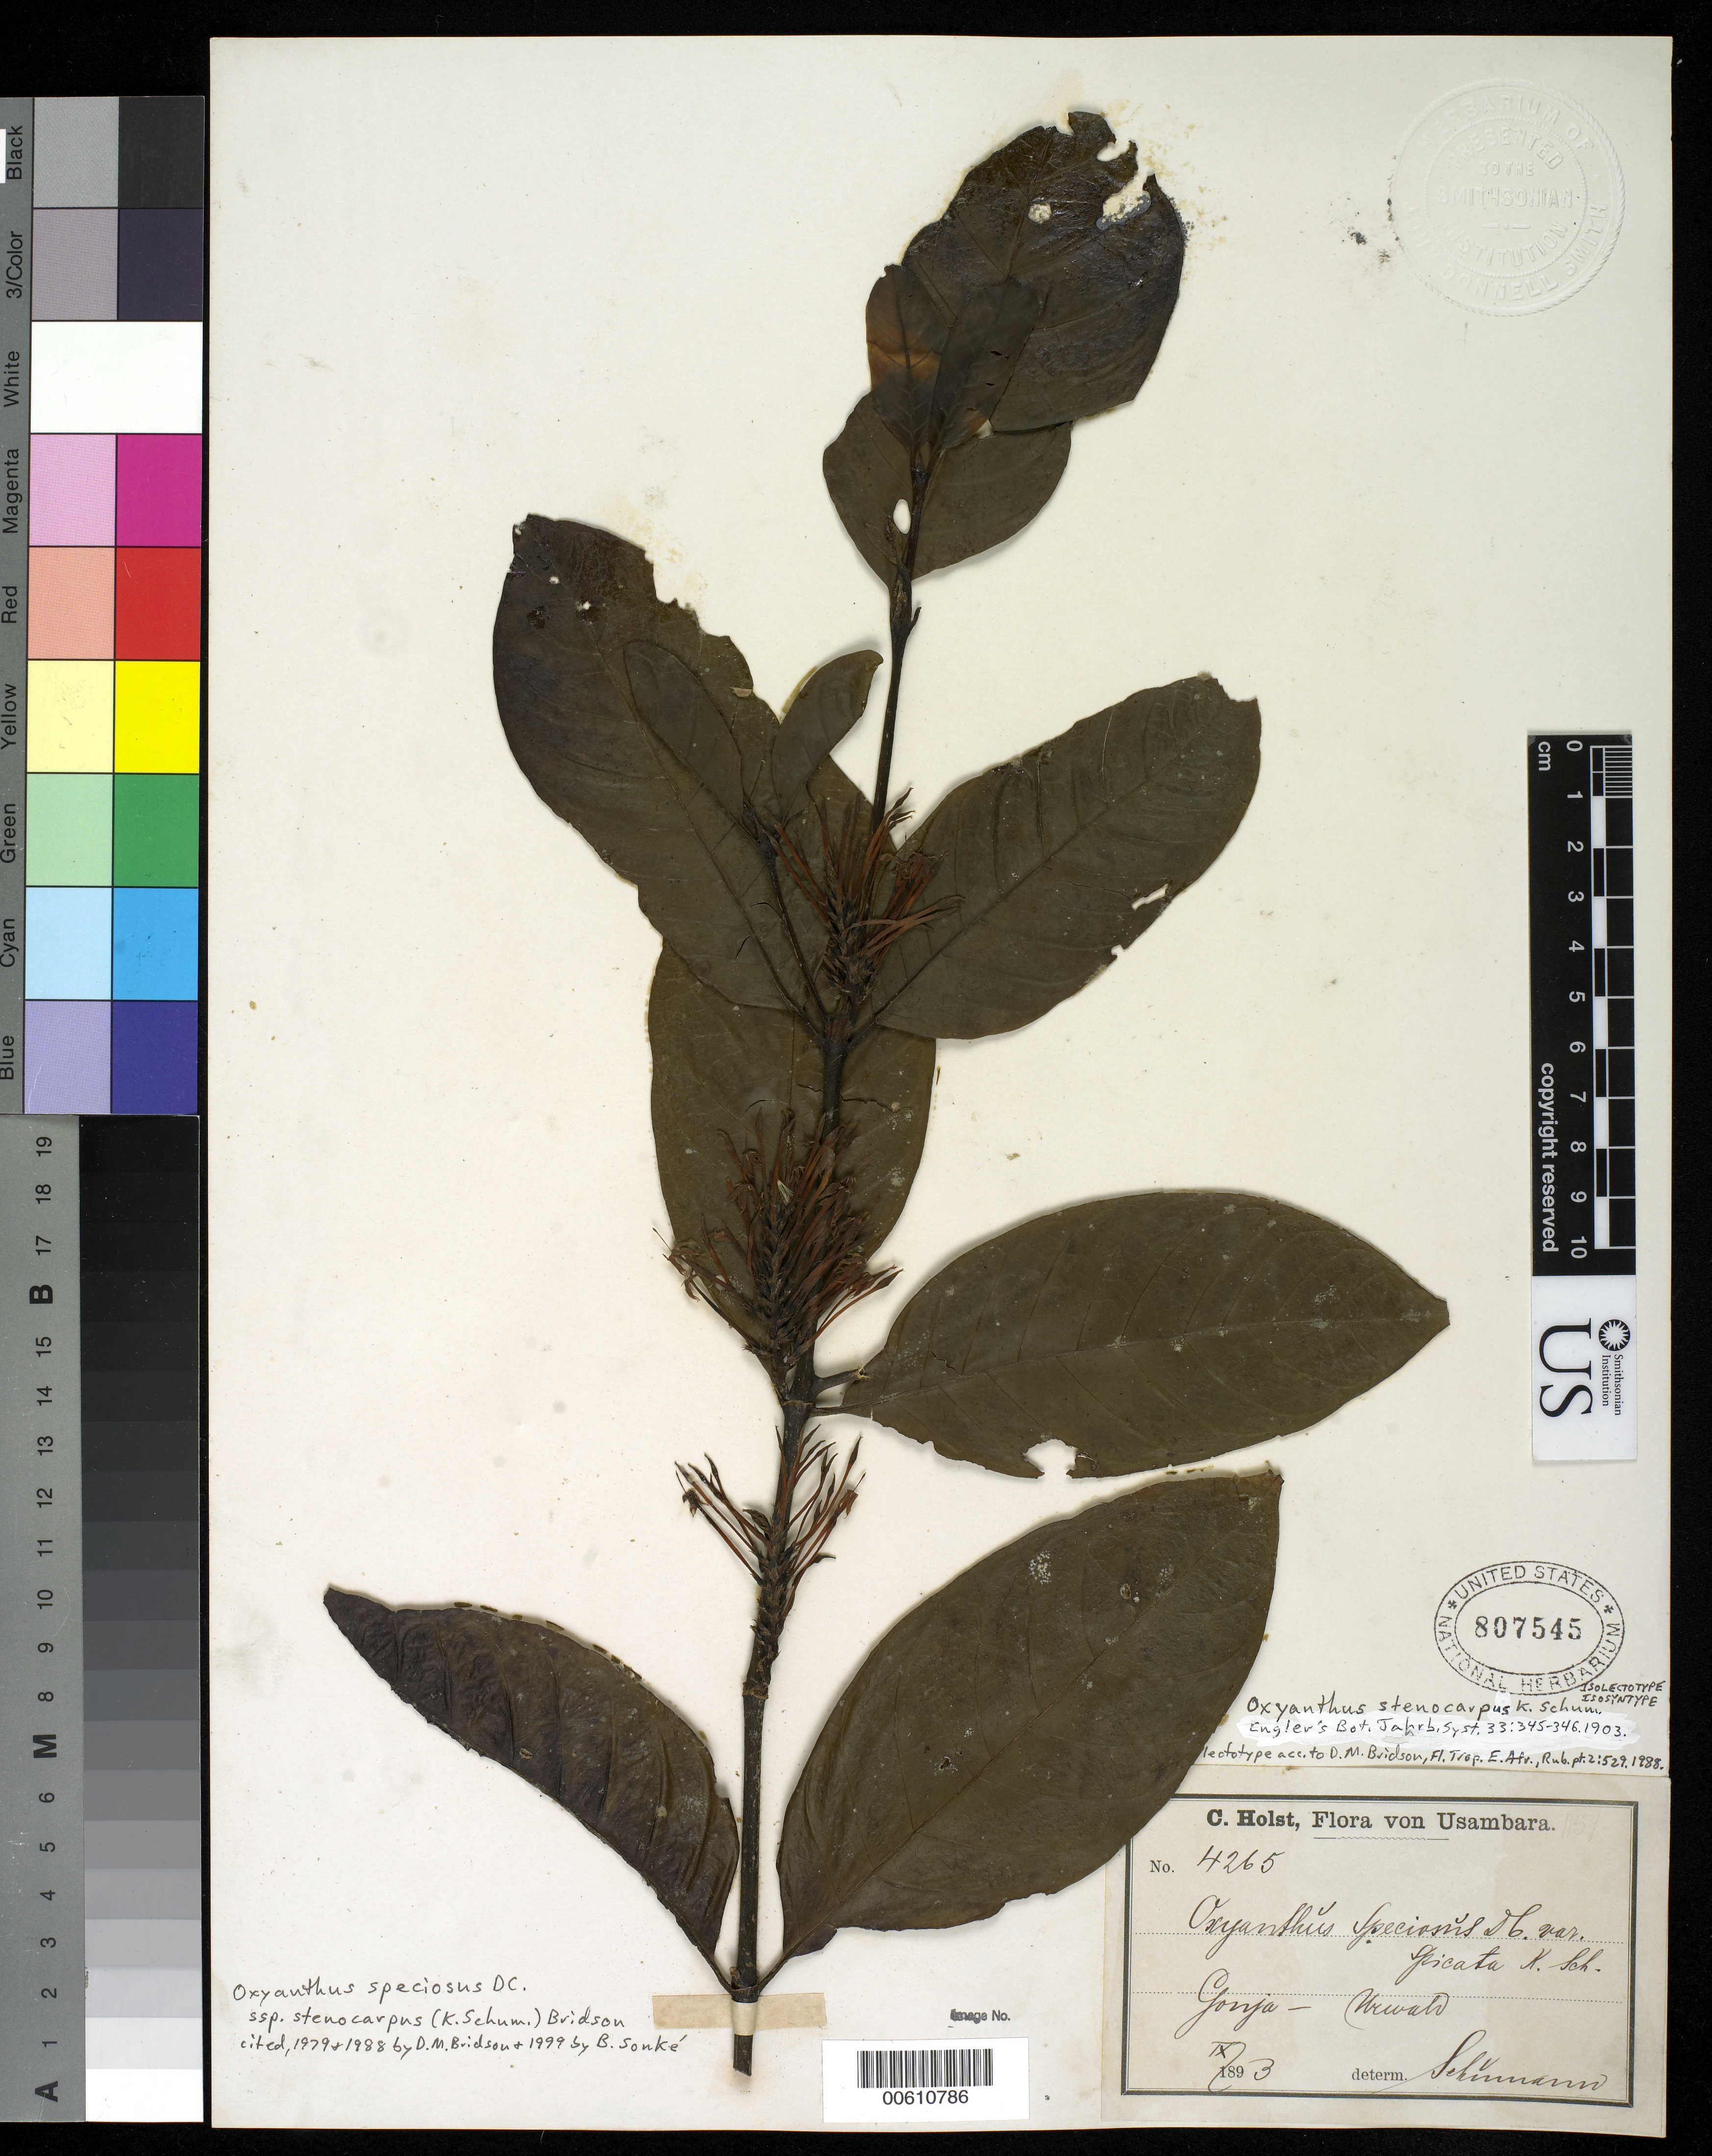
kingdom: Plantae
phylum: Tracheophyta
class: Magnoliopsida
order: Gentianales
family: Rubiaceae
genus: Oxyanthus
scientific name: Oxyanthus stenocarpus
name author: K. Schum.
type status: Isolectotype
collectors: K. M. Schumann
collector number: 4265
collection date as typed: Sep 1893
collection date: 1893-09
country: Zimbabwe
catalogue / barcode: US 807545